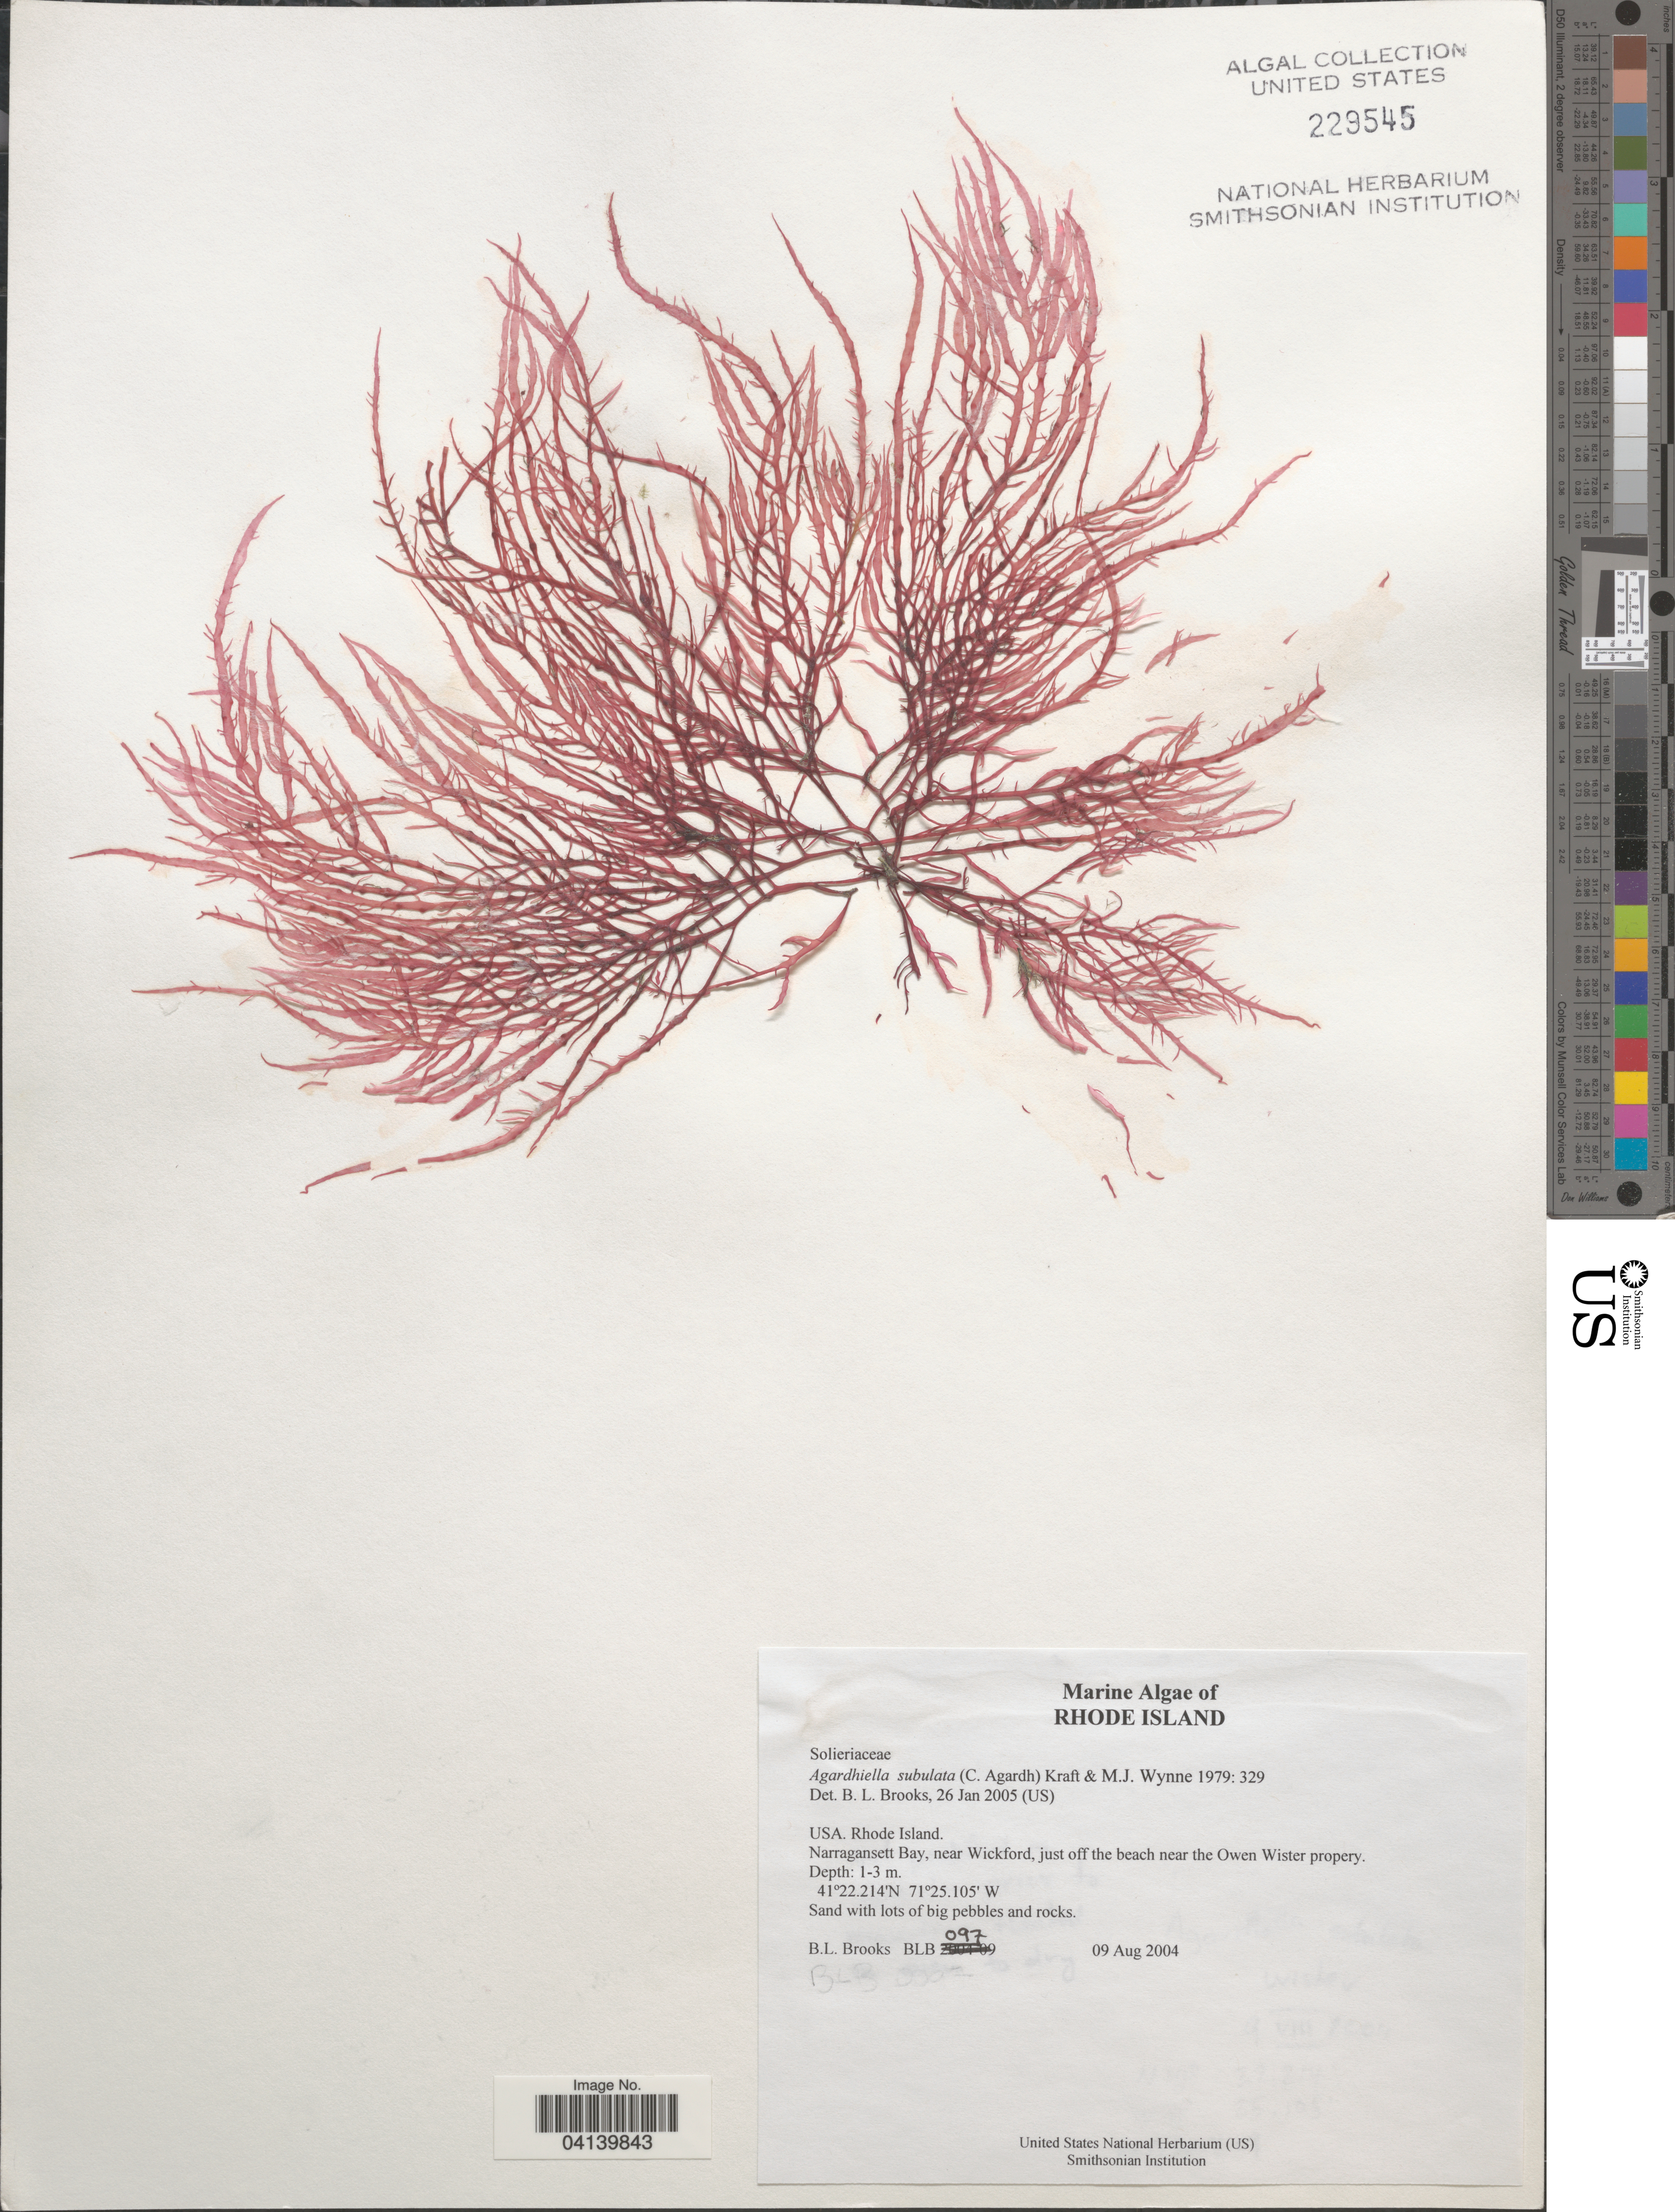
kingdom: Plantae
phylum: Rhodophyta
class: Florideophyceae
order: Gigartinales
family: Solieriaceae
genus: Agardhiella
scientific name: Agardhiella subulata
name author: (C. Agardh) G.T.Kraft & M.J. Wynne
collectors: B. Brooks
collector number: BLB 097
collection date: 2004-08-09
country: United States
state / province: Rhode Island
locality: Narragansett Bay, near Wickford, just off the beach near the Owen Wister propery.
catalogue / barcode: US 229545